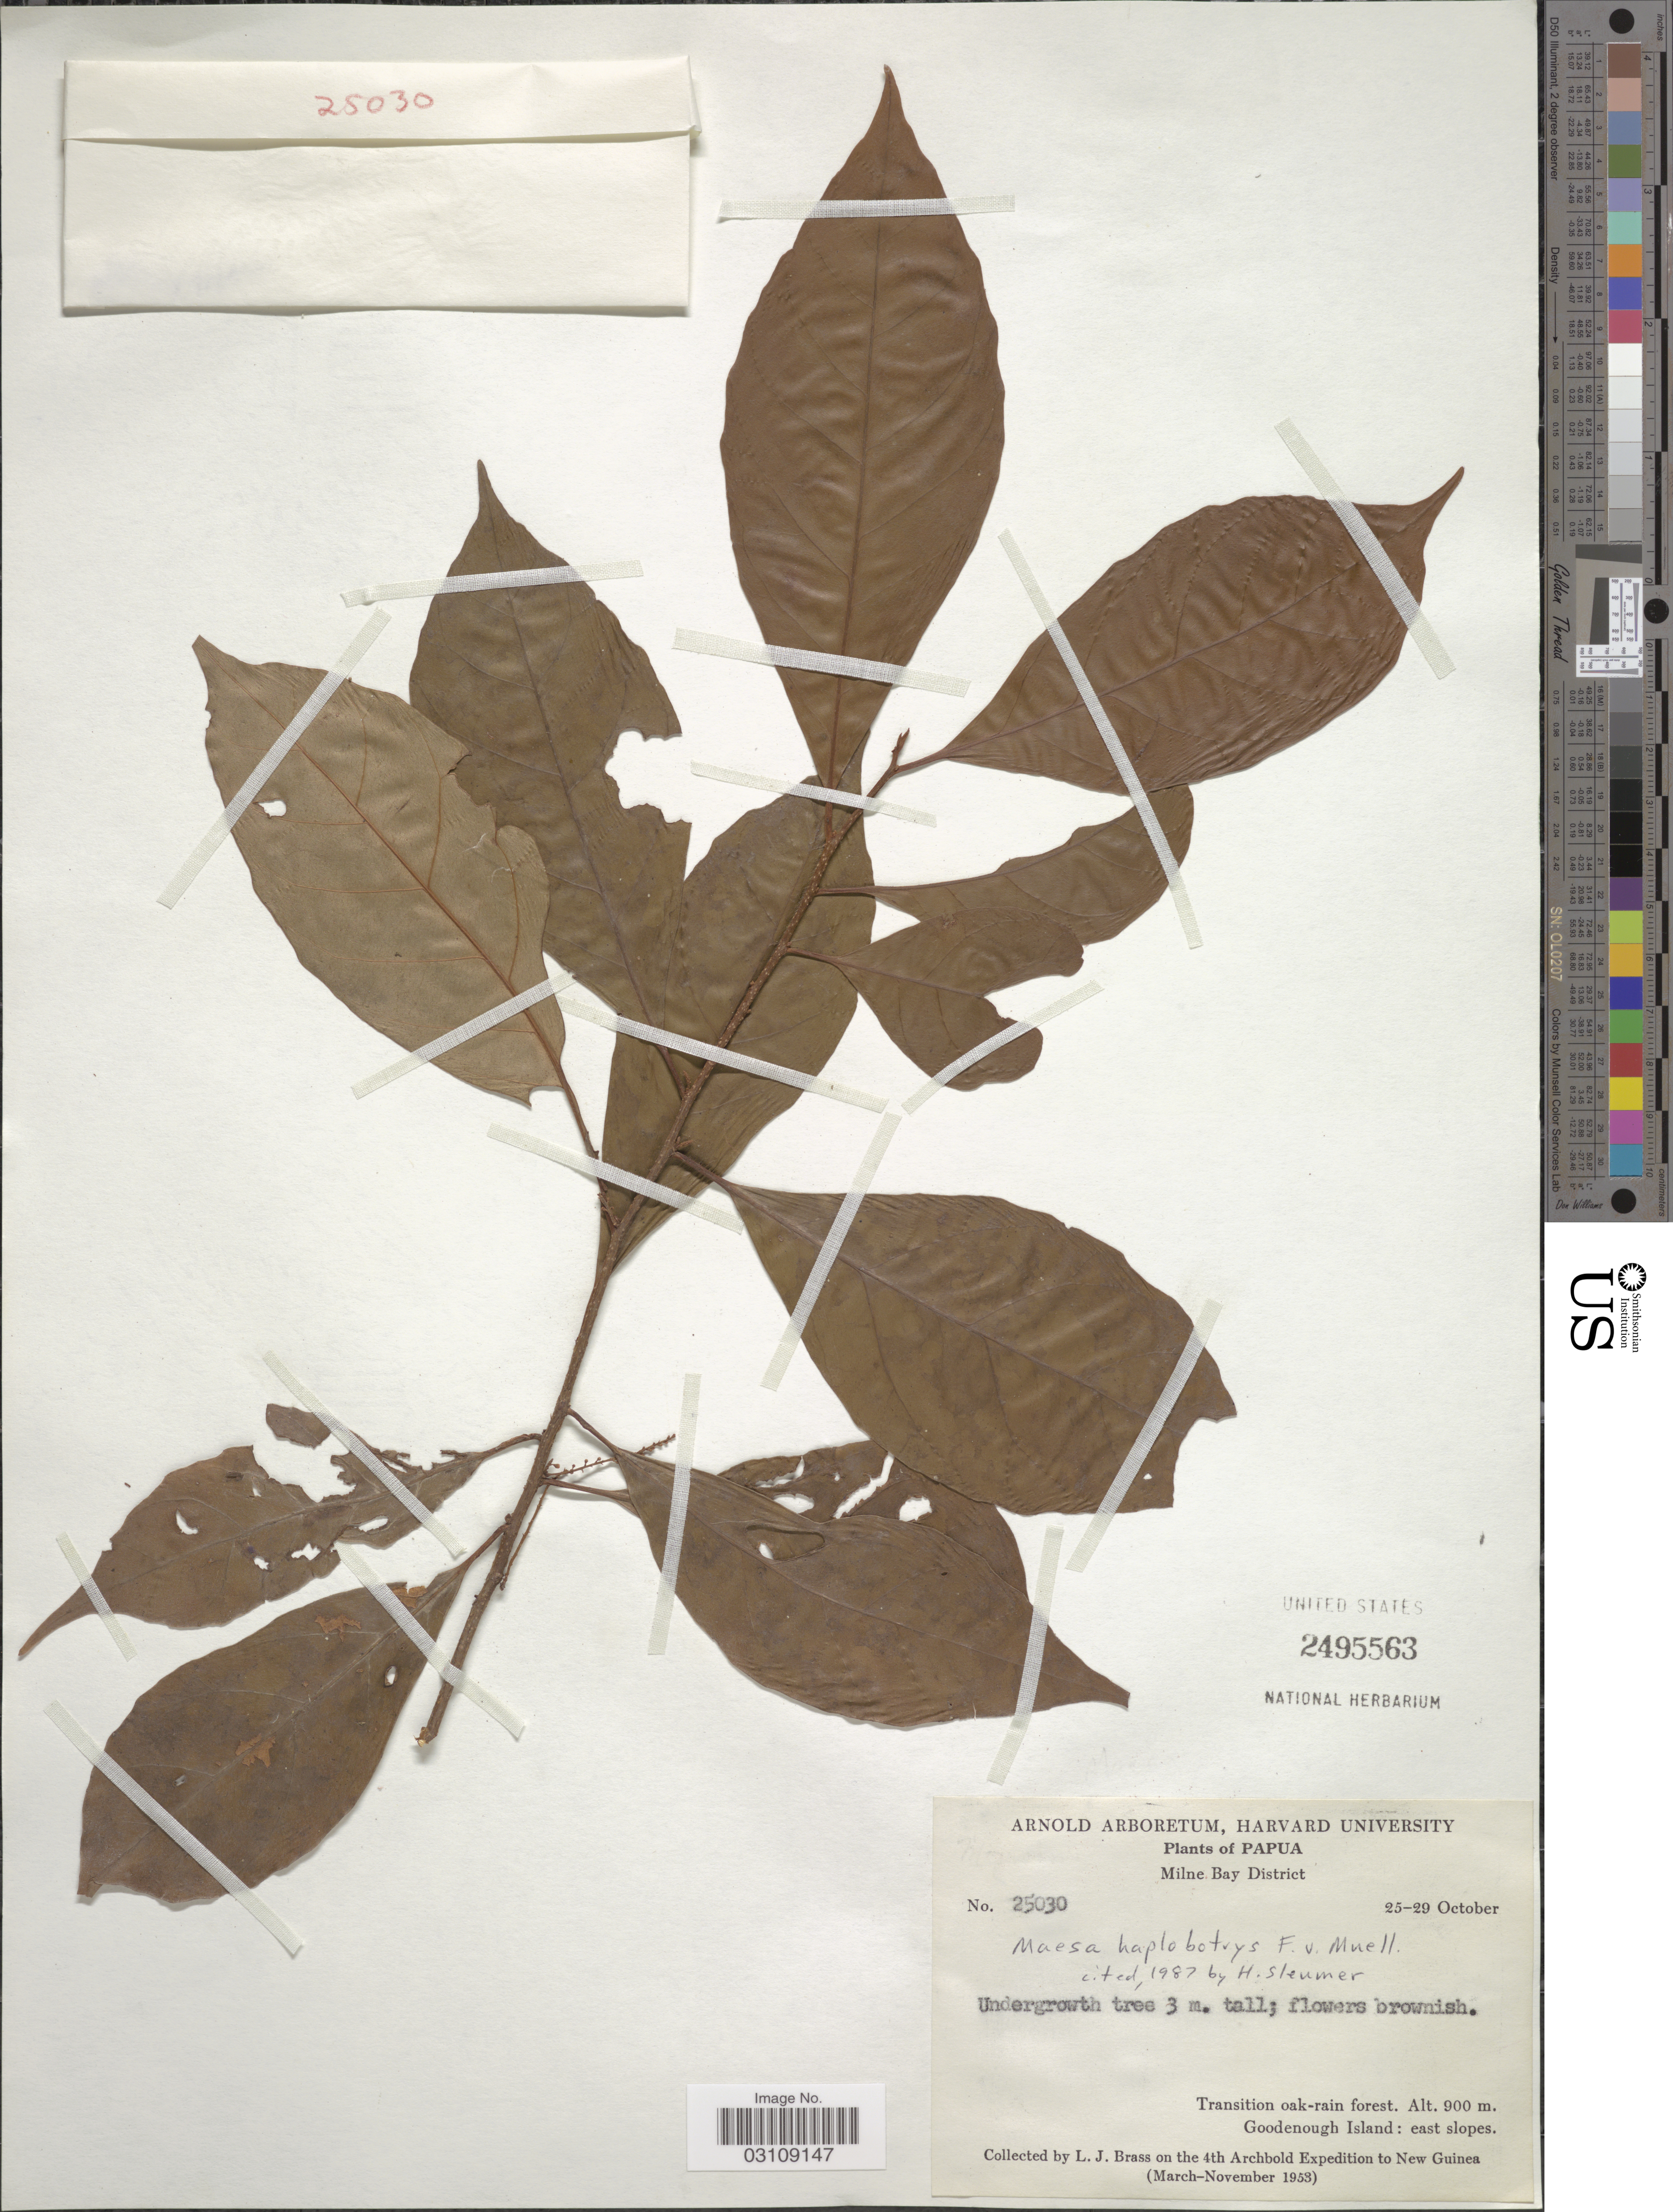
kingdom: Plantae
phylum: Tracheophyta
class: Magnoliopsida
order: Ericales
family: Primulaceae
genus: Maesa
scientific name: Maesa haplobotrys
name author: F. Muell.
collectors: L. J. Brass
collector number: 25030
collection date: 1953-10-25/1953-10-29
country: Papua New Guinea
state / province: Milne Bay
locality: Papua, Milne Bay District, Goodenough Island: east slopes. New Guinea.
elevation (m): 900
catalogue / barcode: US 2495563